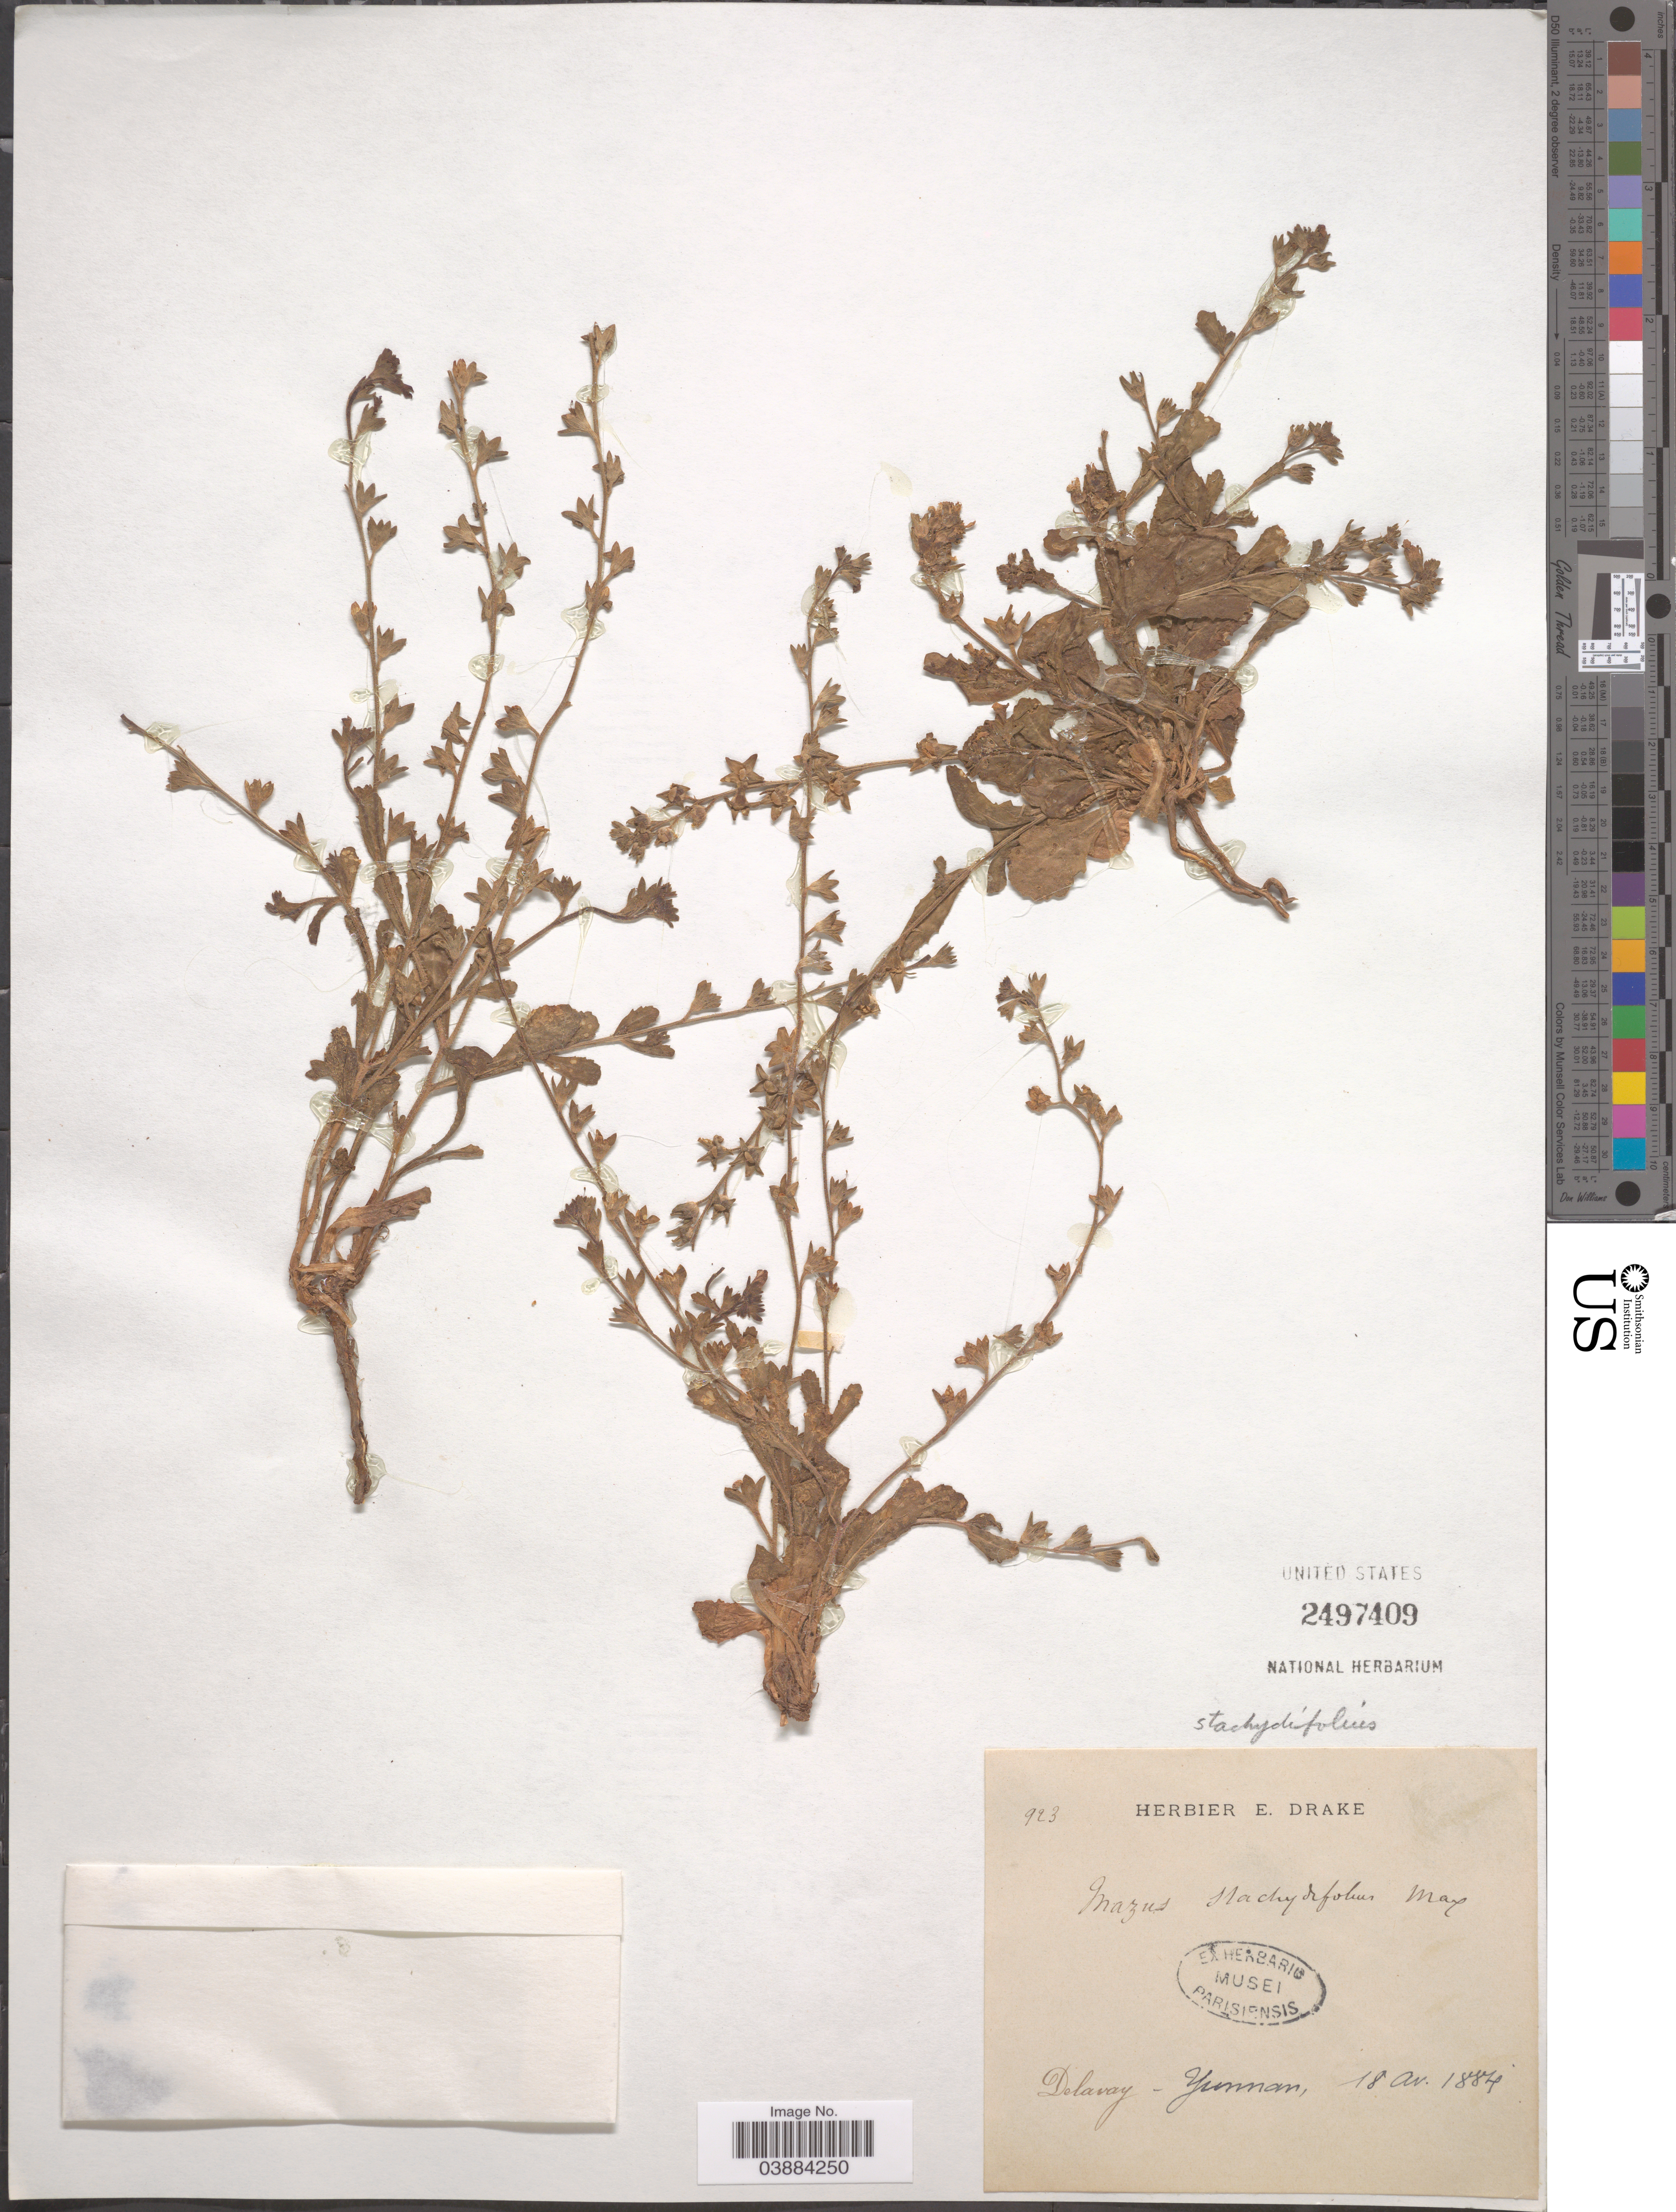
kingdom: Plantae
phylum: Tracheophyta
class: Magnoliopsida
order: Lamiales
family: Mazaceae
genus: Mazus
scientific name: Mazus stachydifolius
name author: (Turcz.) Maxim.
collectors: Delavay, --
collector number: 923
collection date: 1884-04-18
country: China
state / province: Yunnan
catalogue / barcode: US 2497409